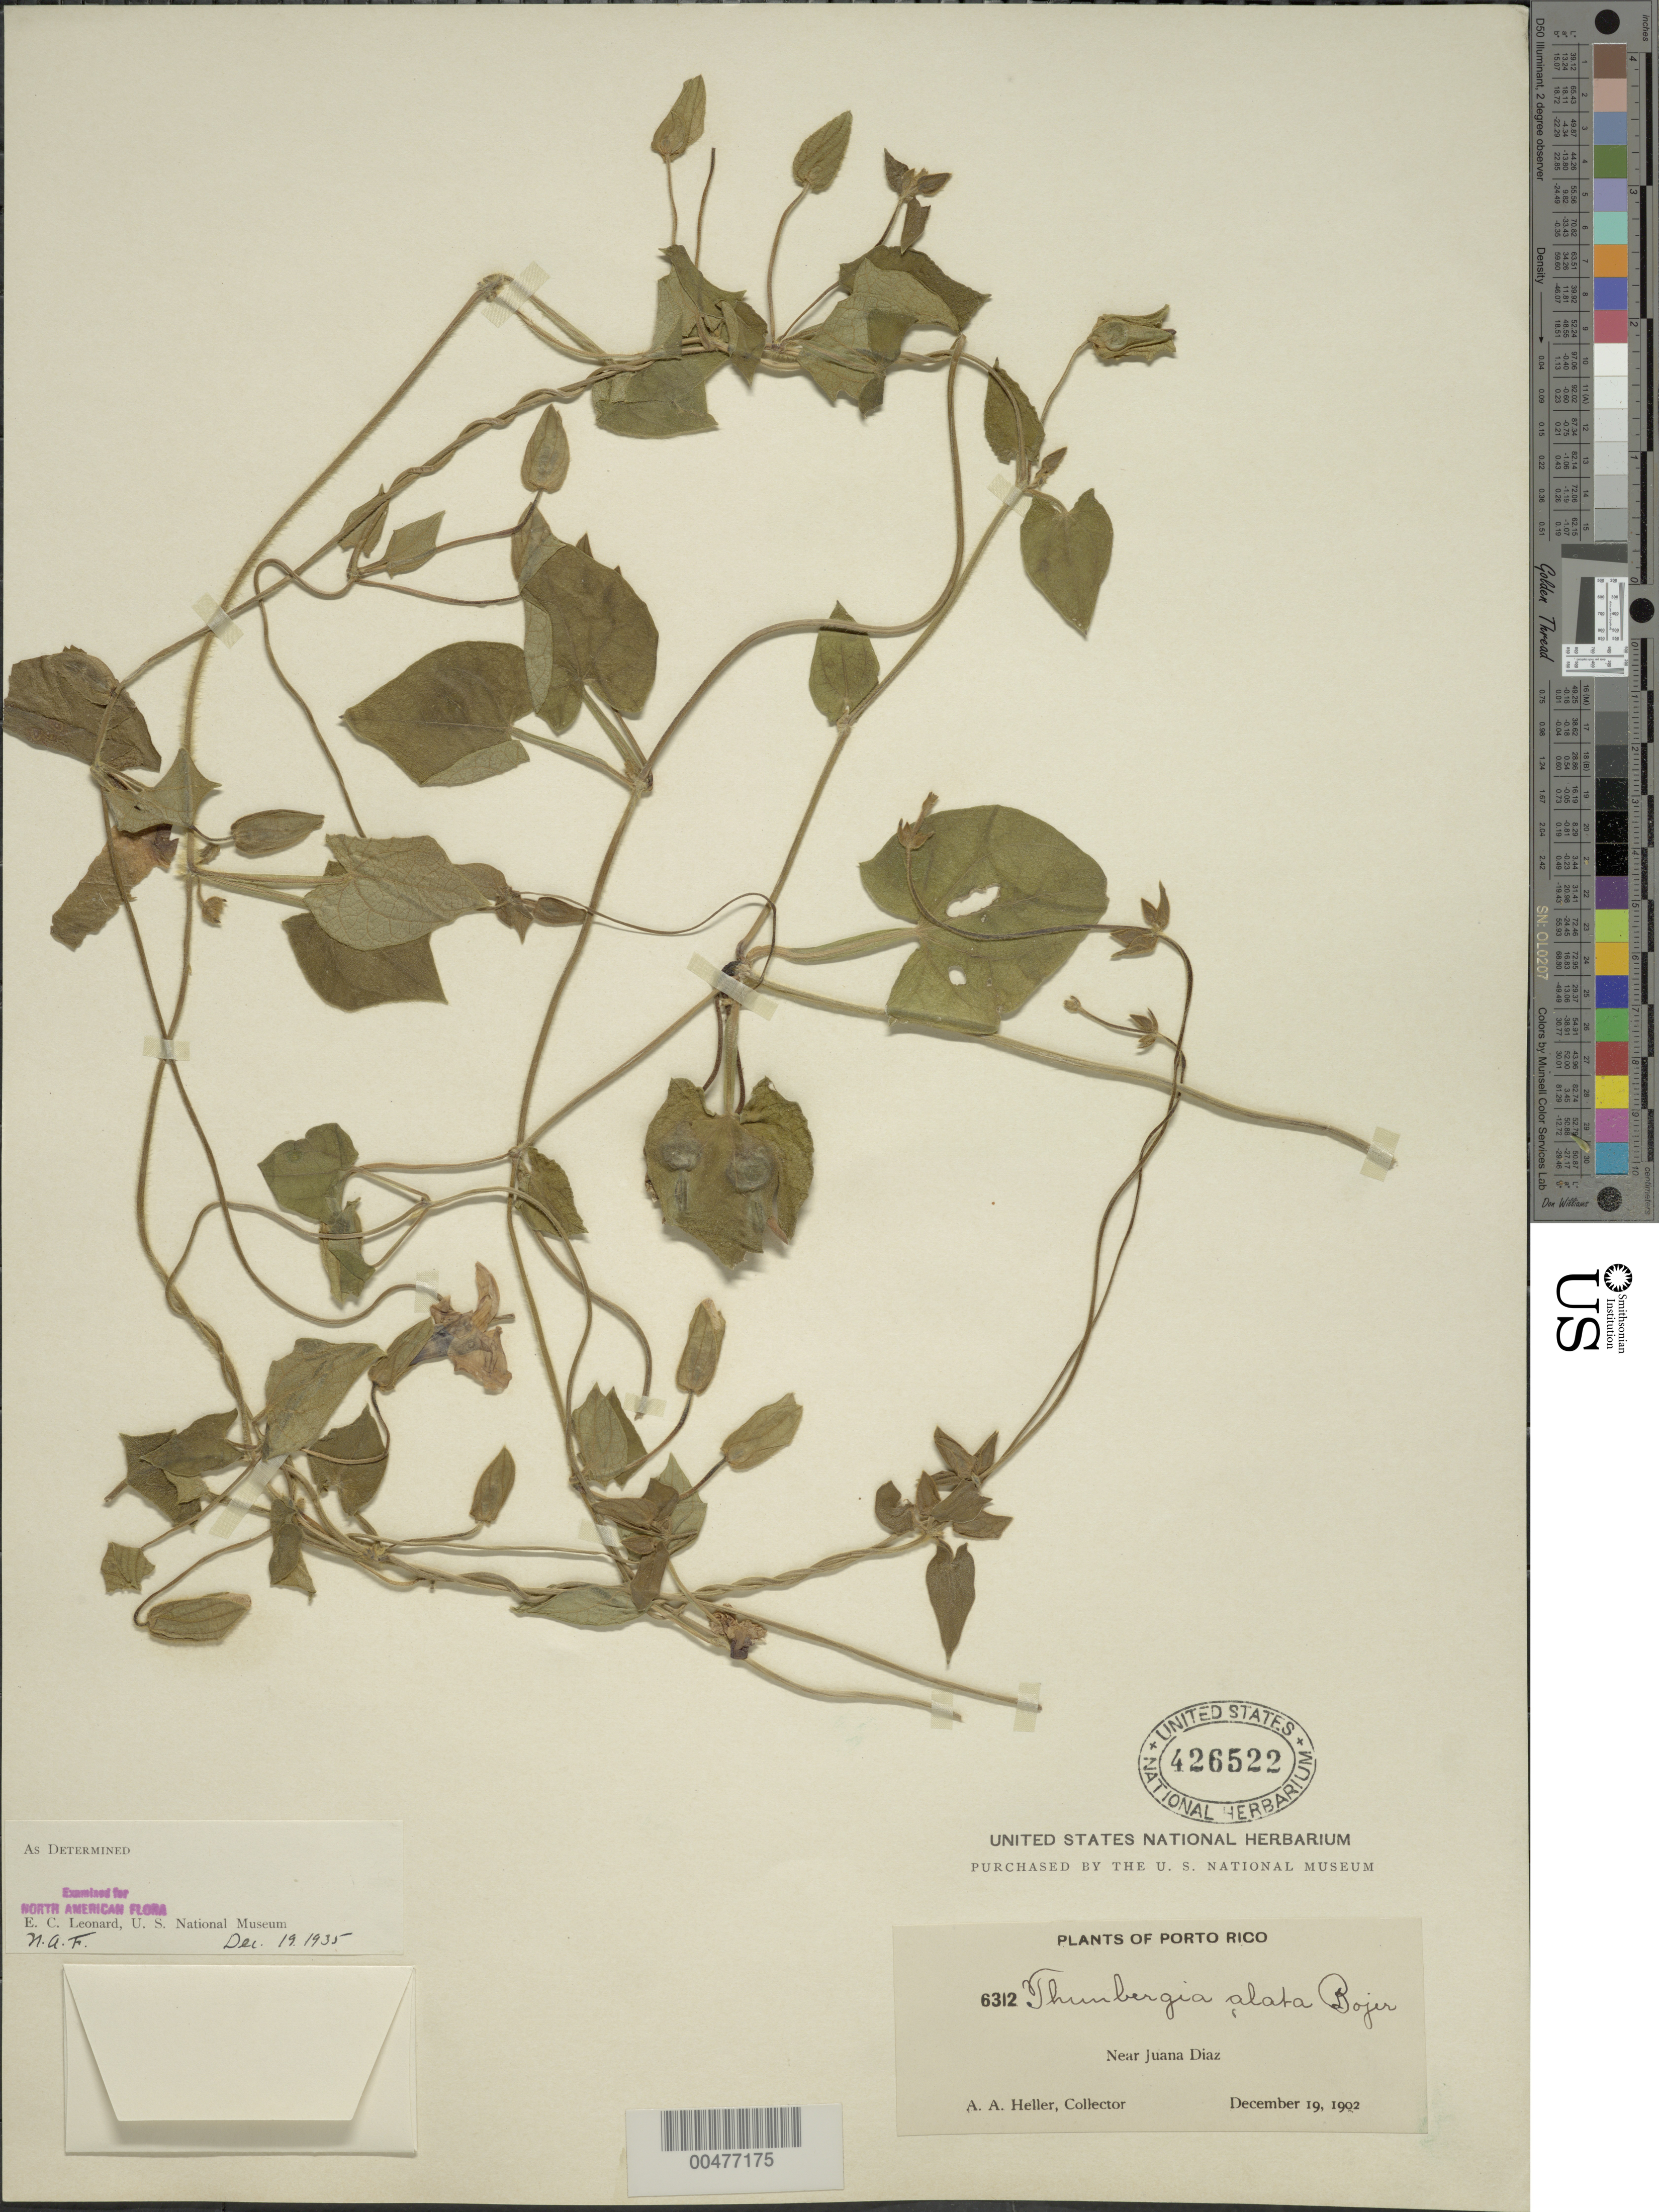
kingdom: Plantae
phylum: Tracheophyta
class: Magnoliopsida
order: Lamiales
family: Acanthaceae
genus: Thunbergia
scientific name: Thunbergia alata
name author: Bojer ex Sims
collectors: -- Heller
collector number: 6312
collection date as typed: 19 Dec 1902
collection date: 1902-12-19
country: Puerto Rico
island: Greater Antilles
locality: near Juana Diaz.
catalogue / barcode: US 426522